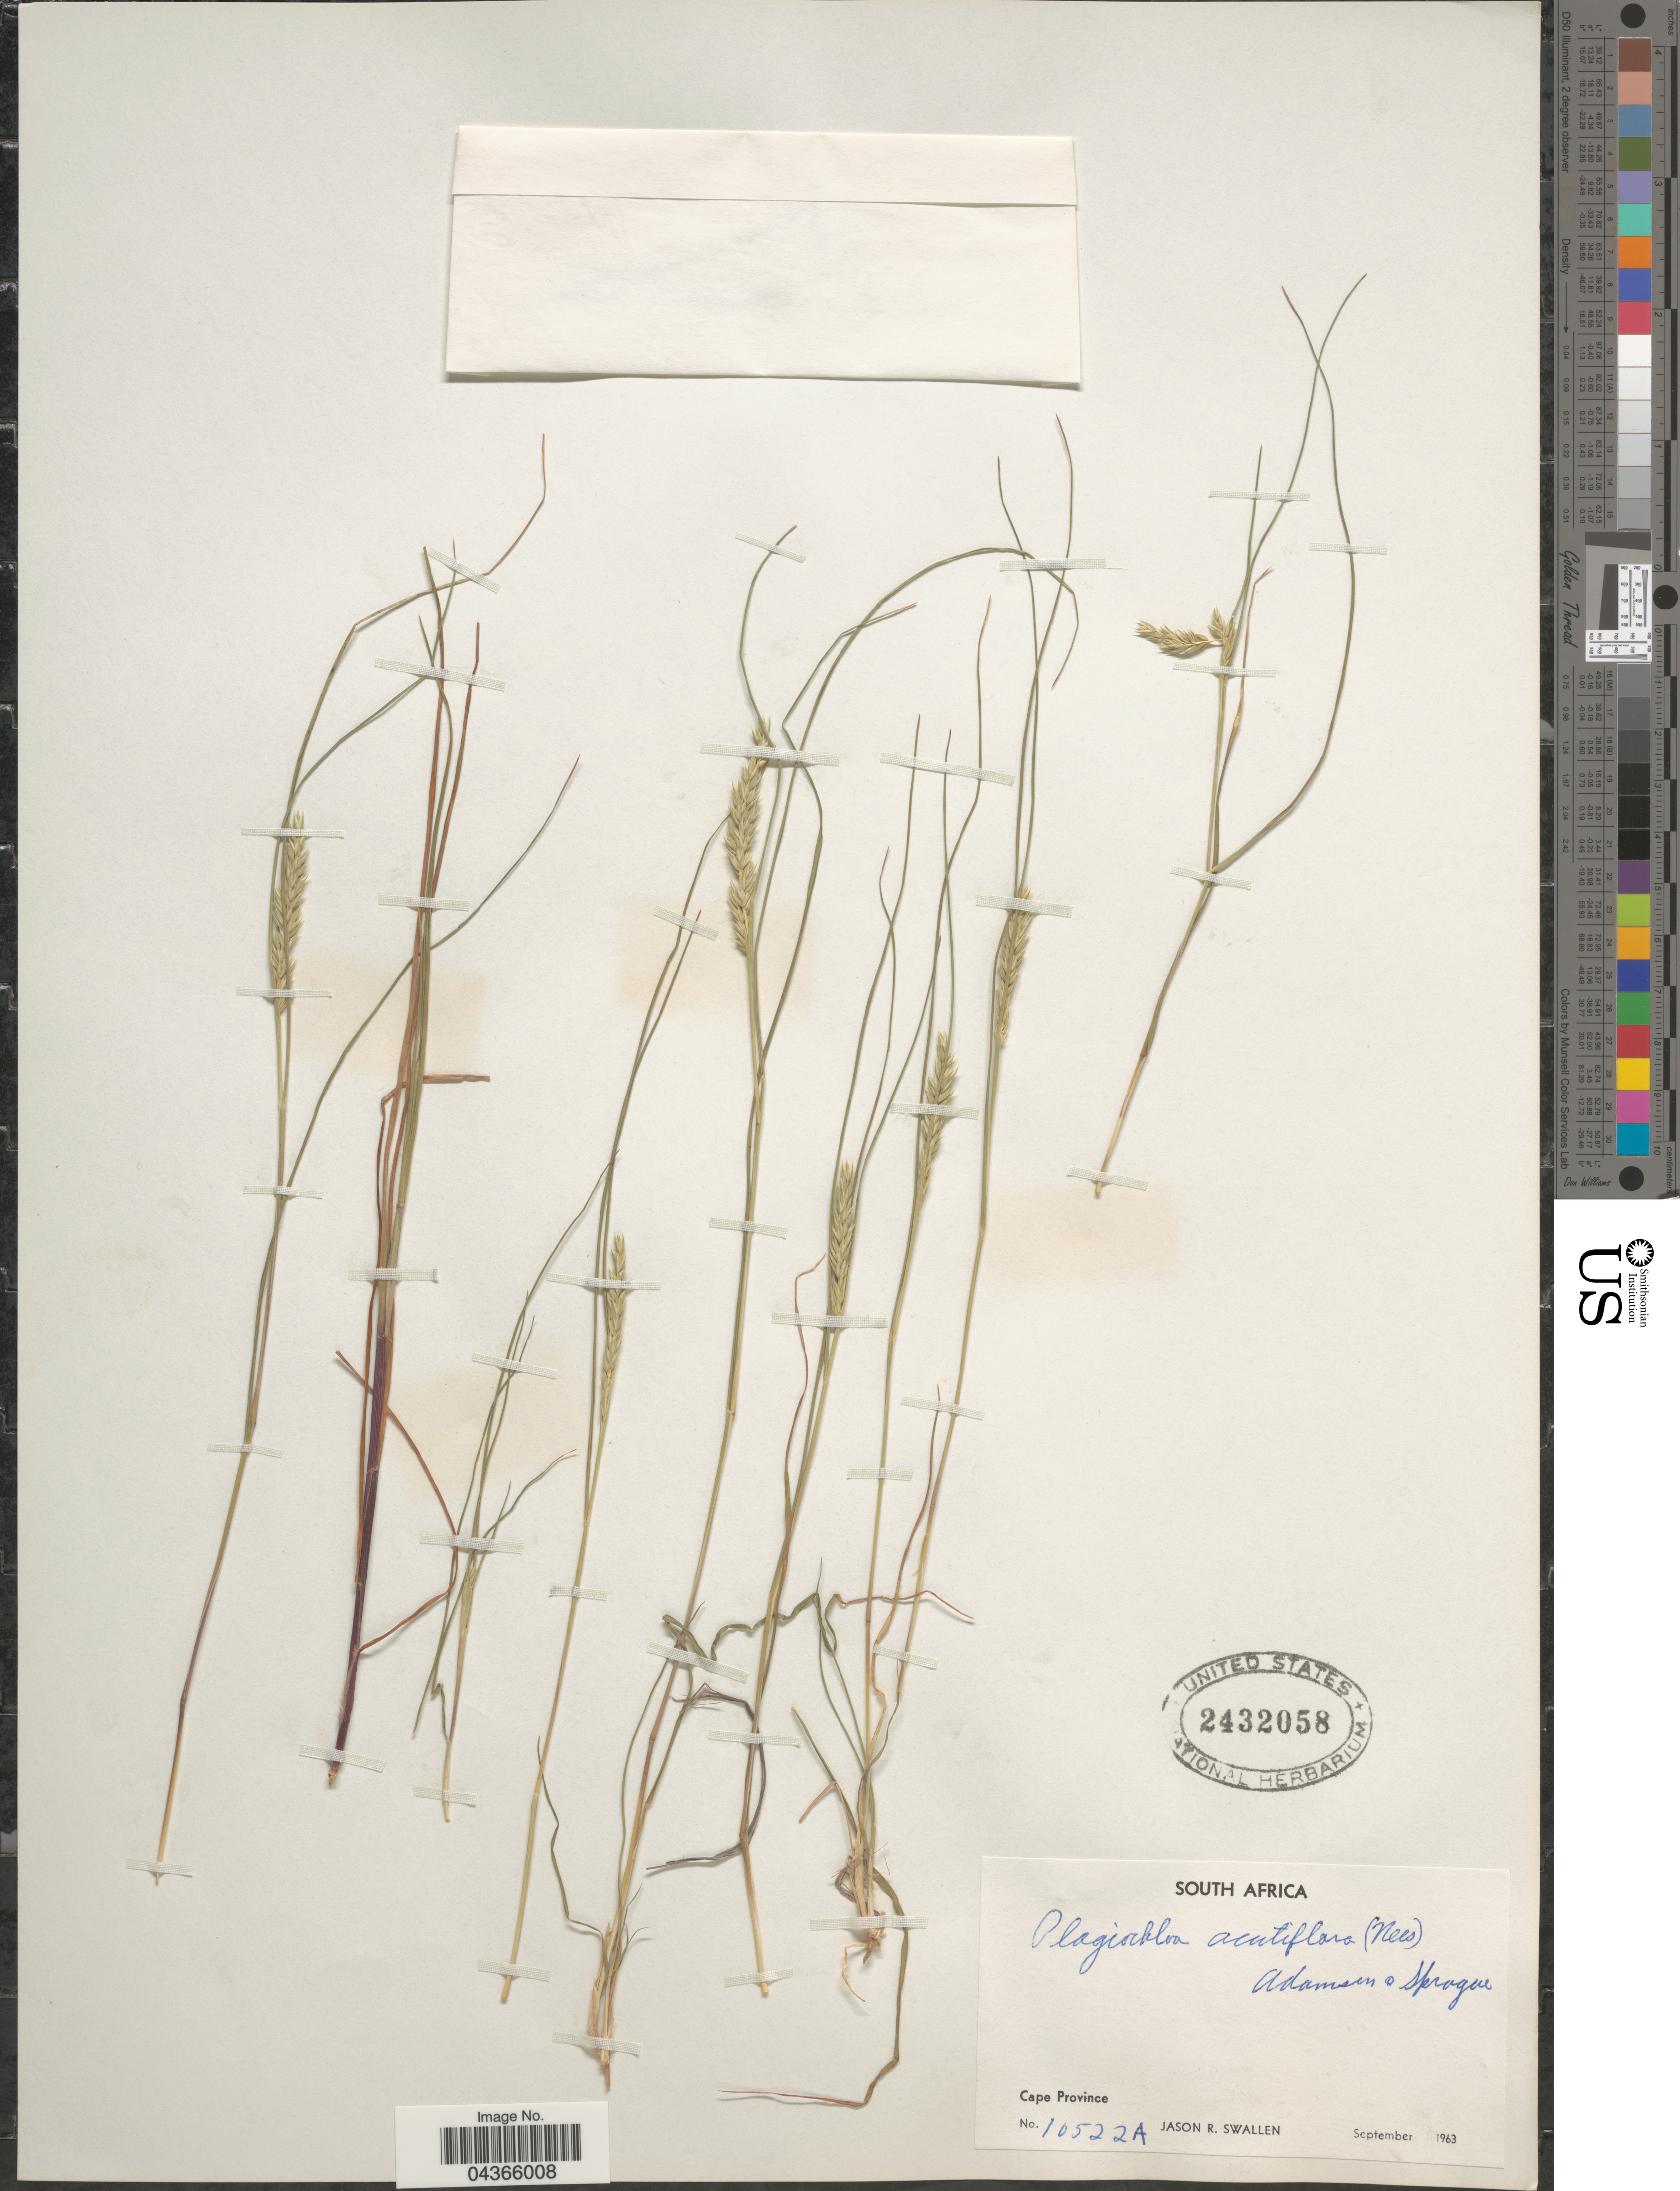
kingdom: Plantae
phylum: Tracheophyta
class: Liliopsida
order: Poales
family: Poaceae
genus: Tribolium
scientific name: Tribolium acutiflorum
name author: (Nees) Renvoize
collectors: J. R. Swallen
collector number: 10522A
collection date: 1963-09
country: South Africa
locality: Cape Province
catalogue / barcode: US 2432058